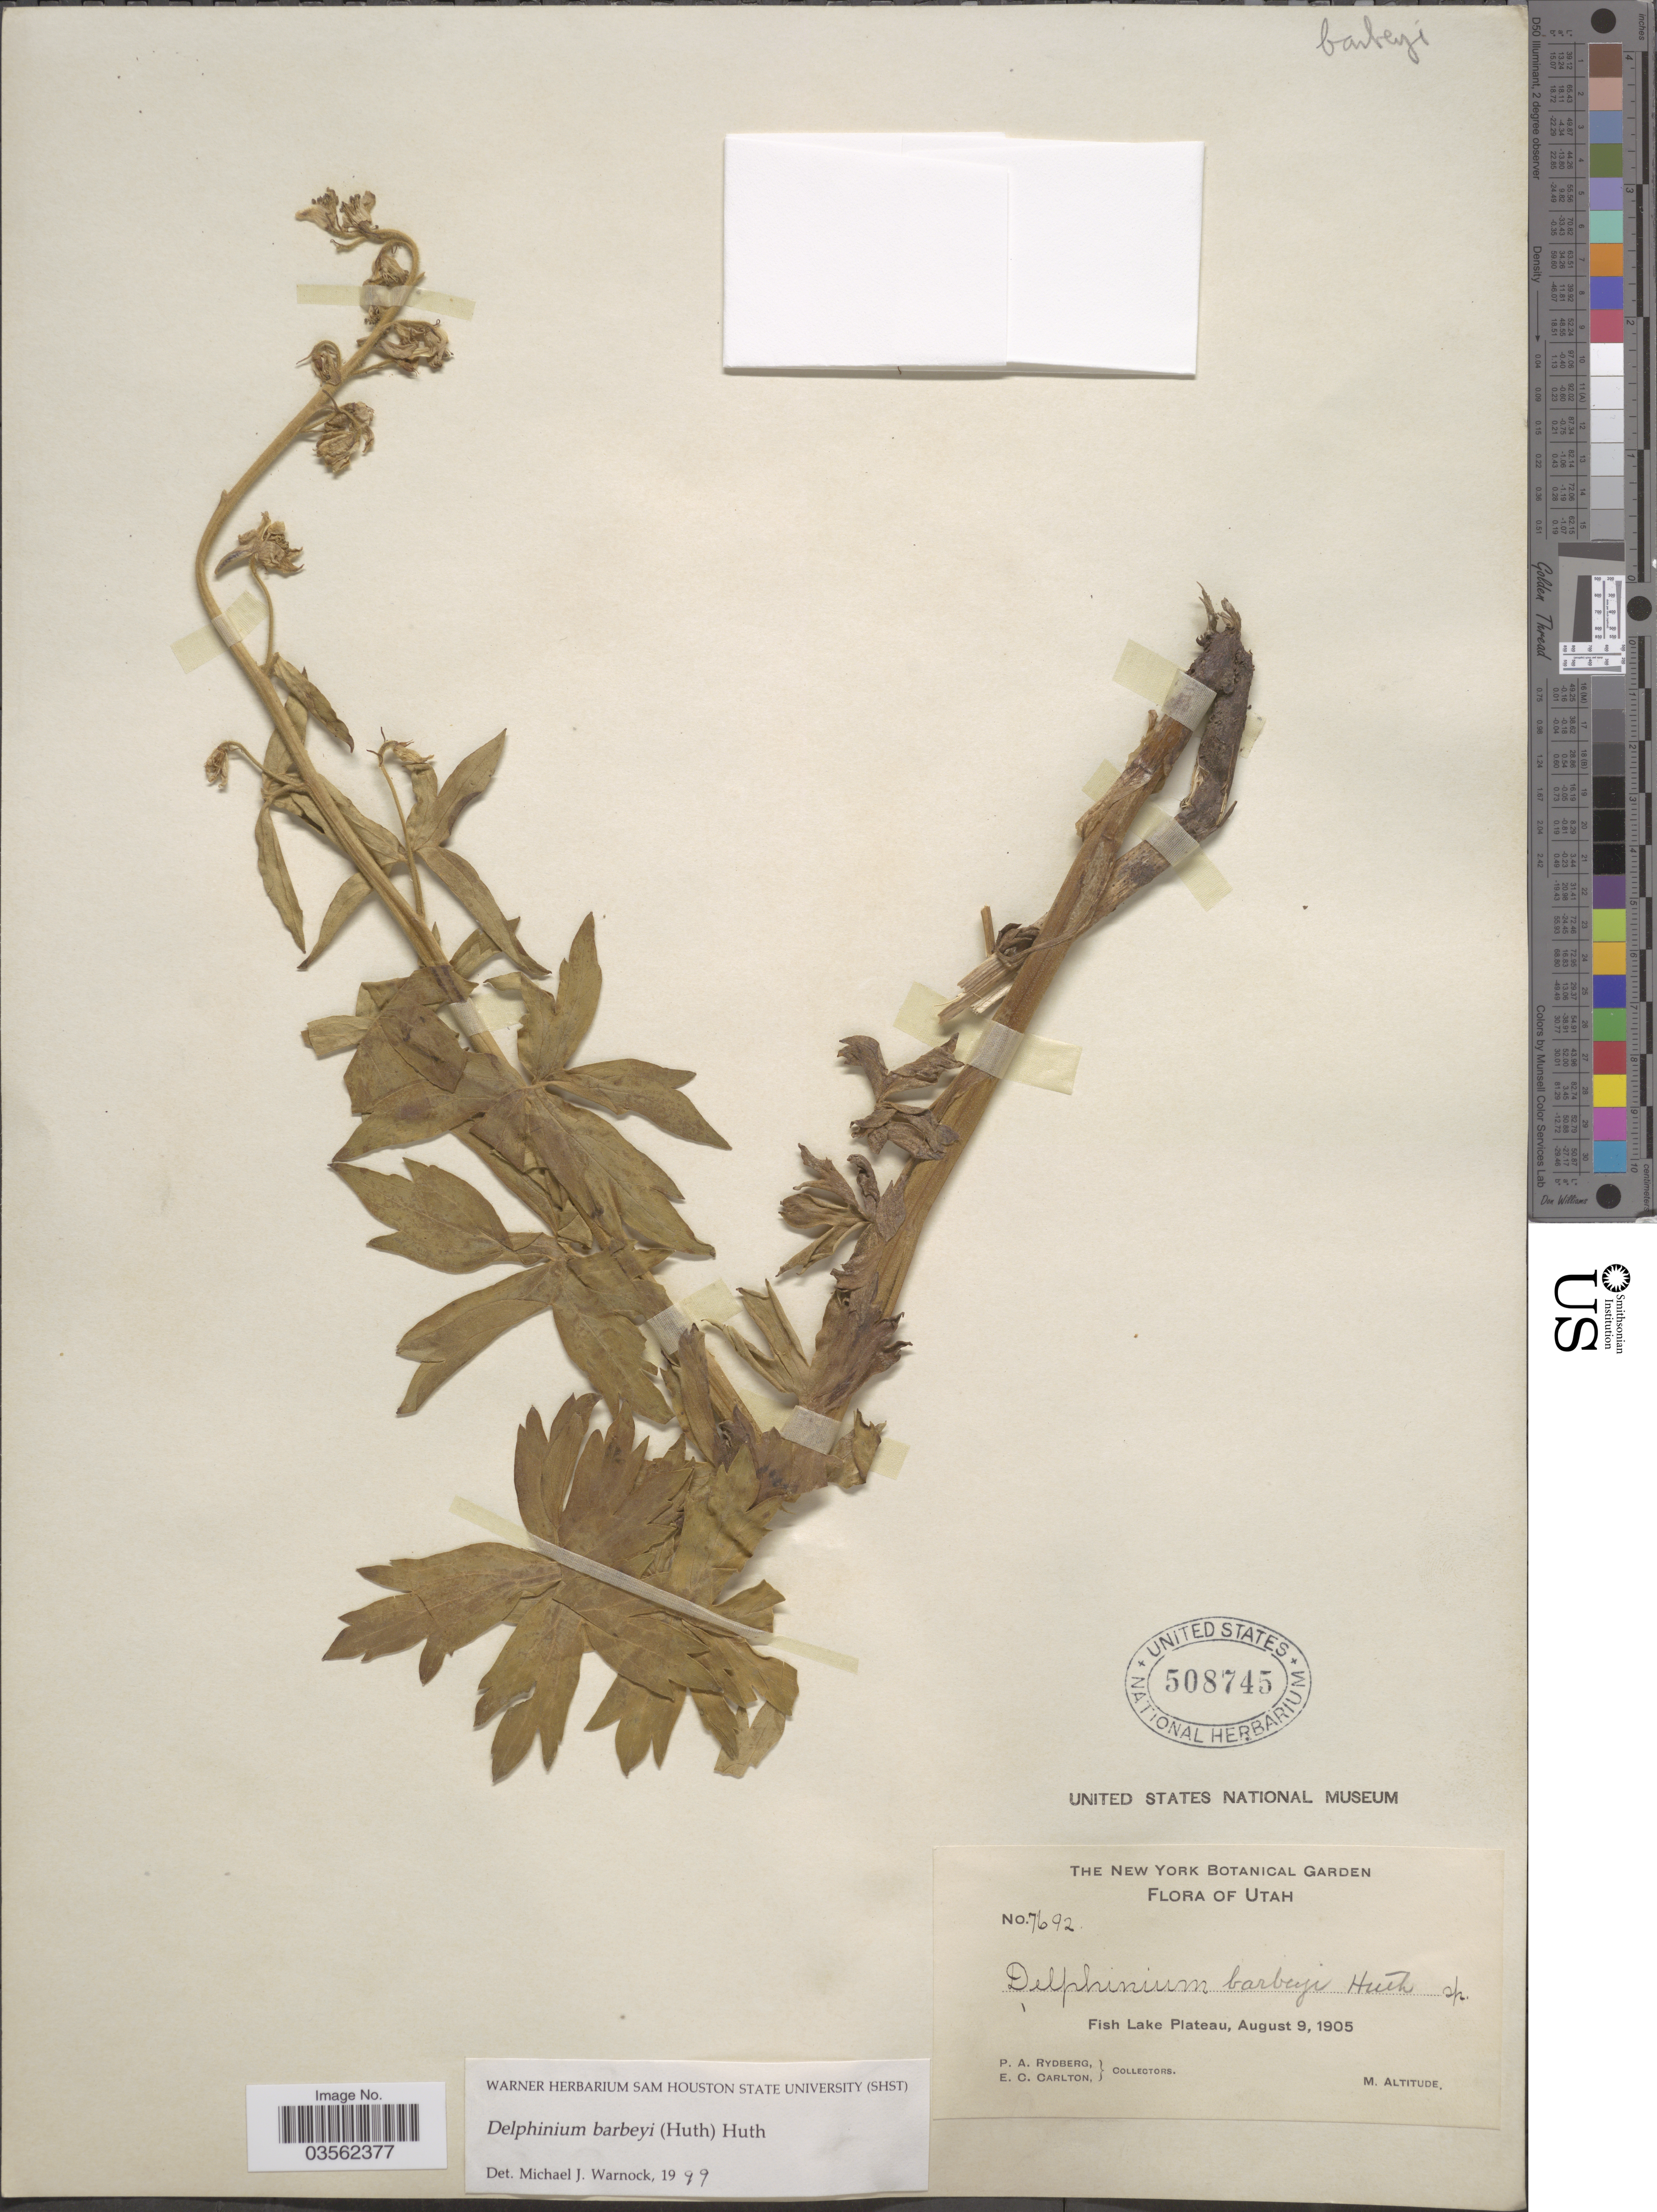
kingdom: Plantae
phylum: Tracheophyta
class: Magnoliopsida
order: Ranunculales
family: Ranunculaceae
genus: Delphinium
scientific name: Delphinium barbeyi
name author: (Huth) Huth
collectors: P. A. Rydberg & E. Carlton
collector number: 7692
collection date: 1905-08-09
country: United States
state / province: Utah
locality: Fish Lake Plateau.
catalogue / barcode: US 508745